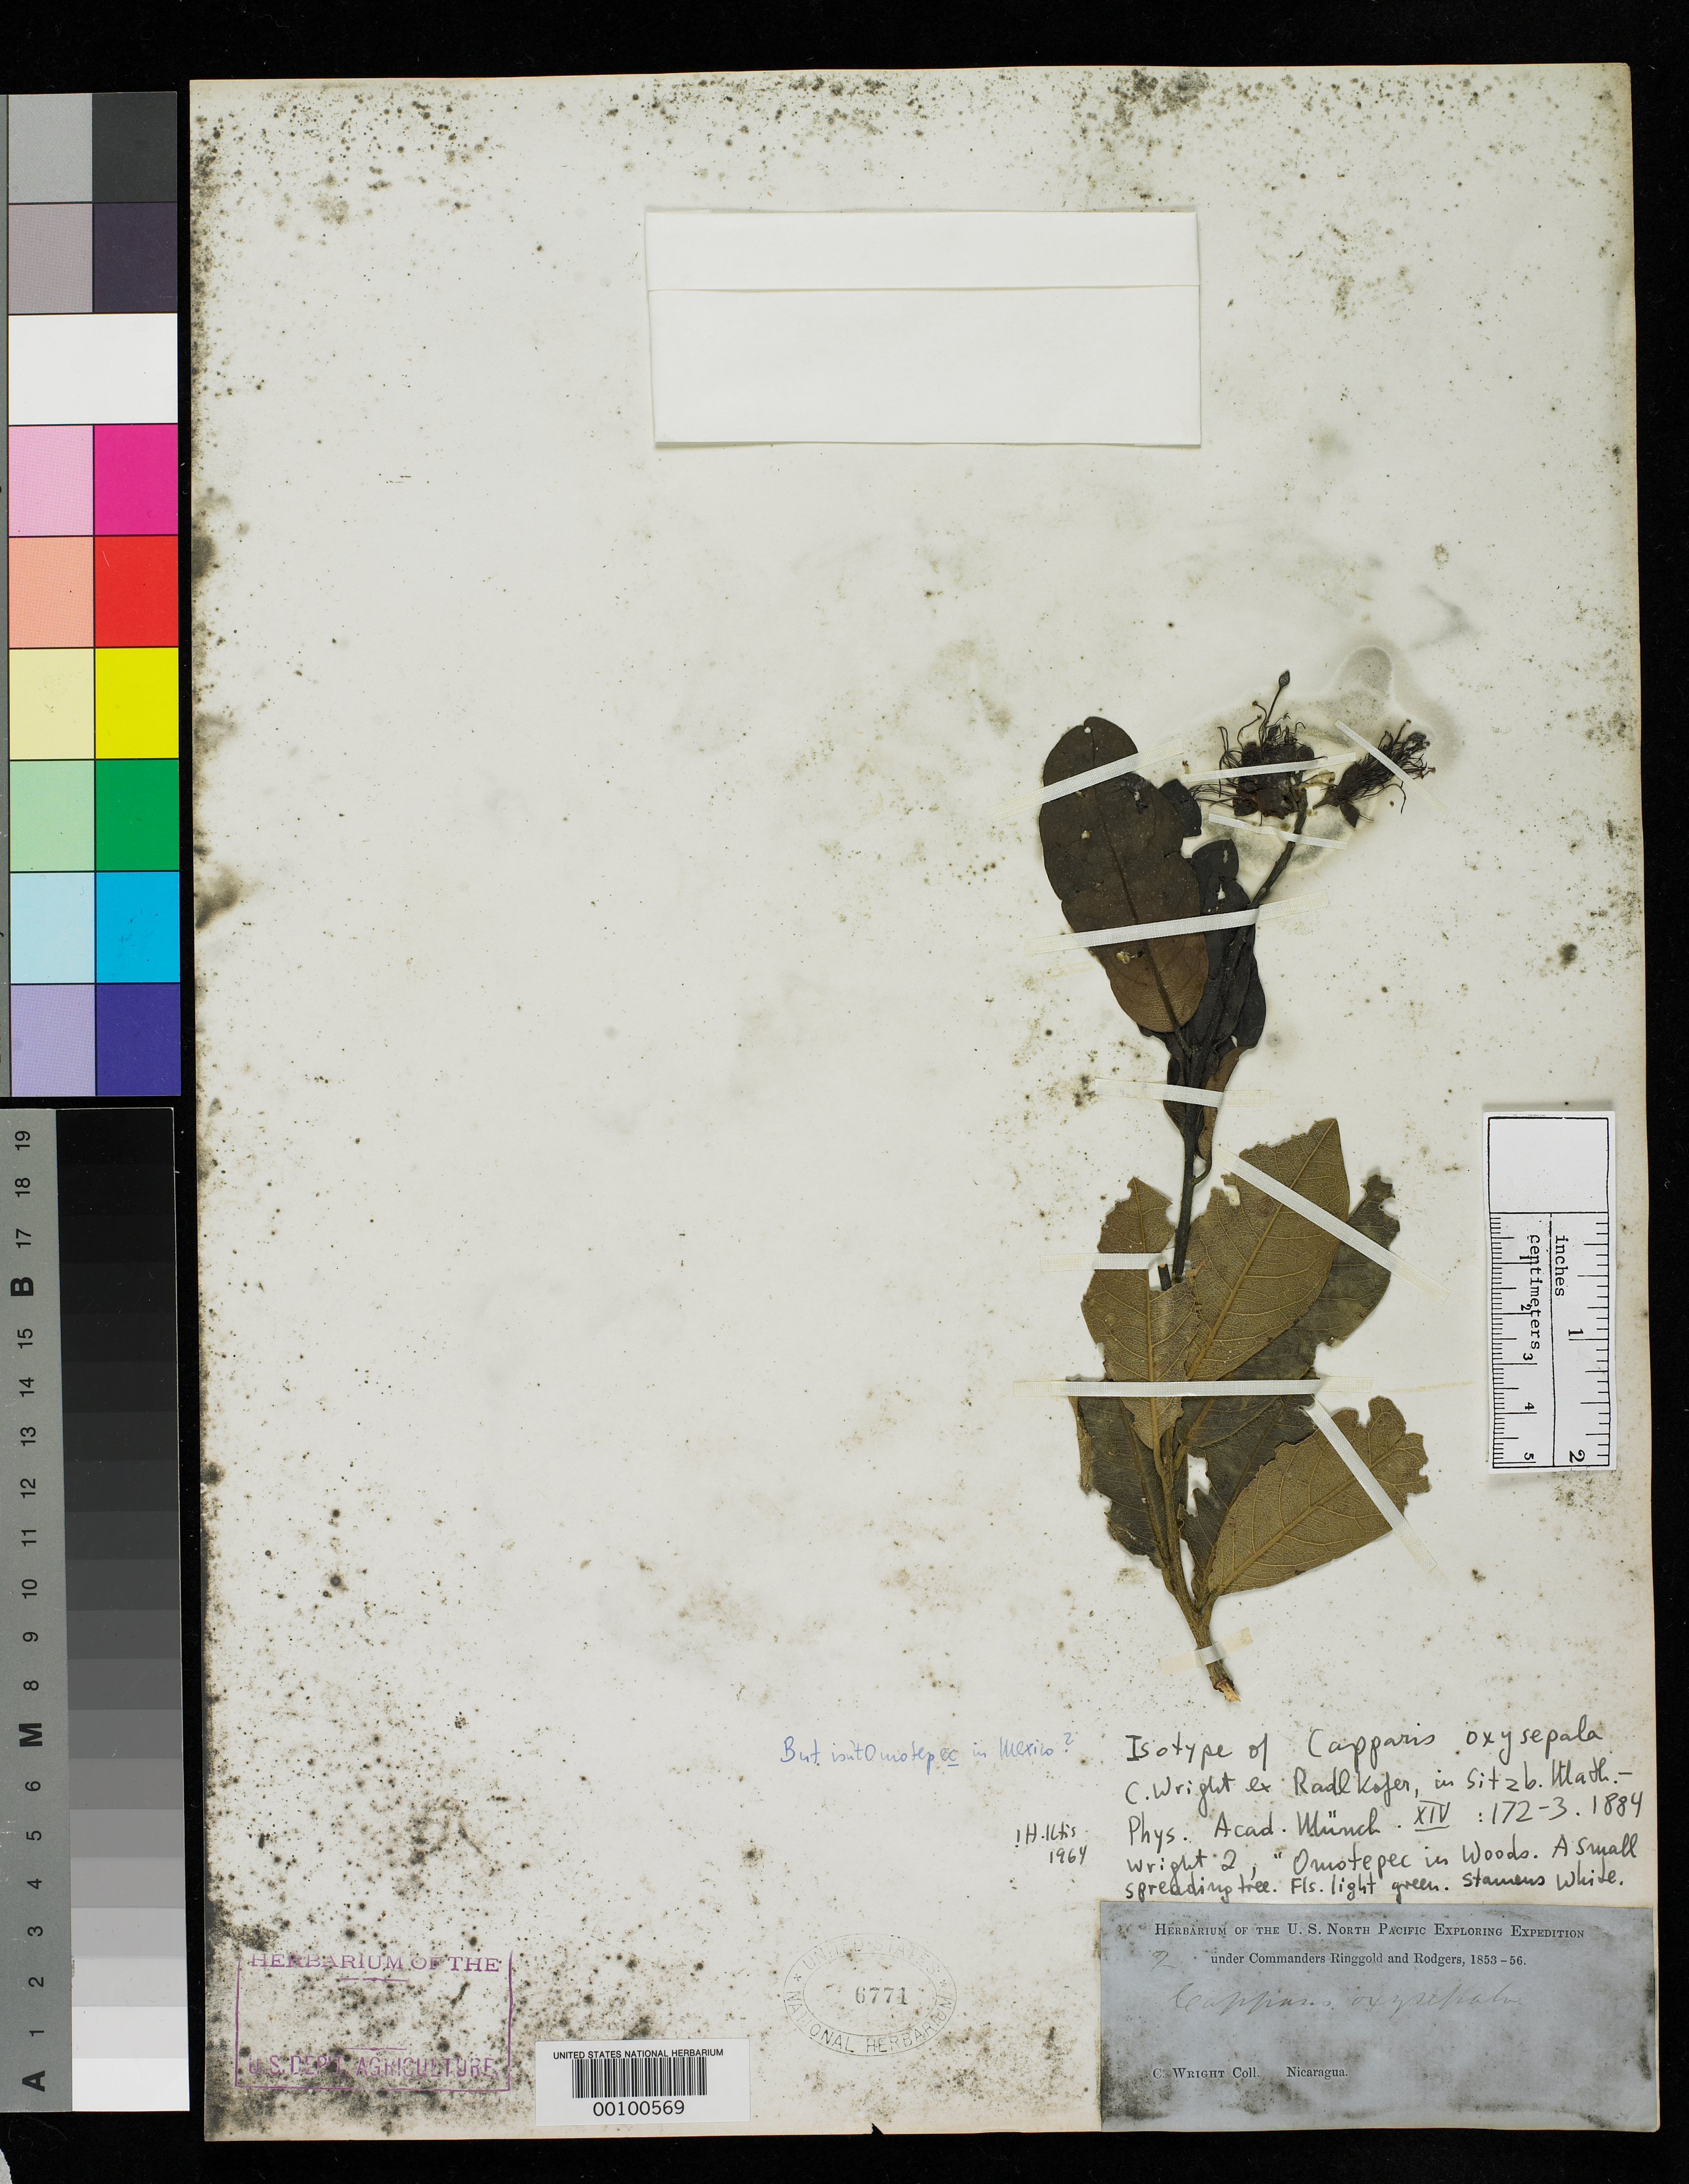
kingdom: Plantae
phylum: Tracheophyta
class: Magnoliopsida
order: Brassicales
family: Capparaceae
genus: Capparis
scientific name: Capparis oxysepala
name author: C. Wright ex Radlk.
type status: Isotype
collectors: C. Wright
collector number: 2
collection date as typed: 1853 to -- --- 1856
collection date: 1853/1856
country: Nicaragua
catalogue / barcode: US 6771